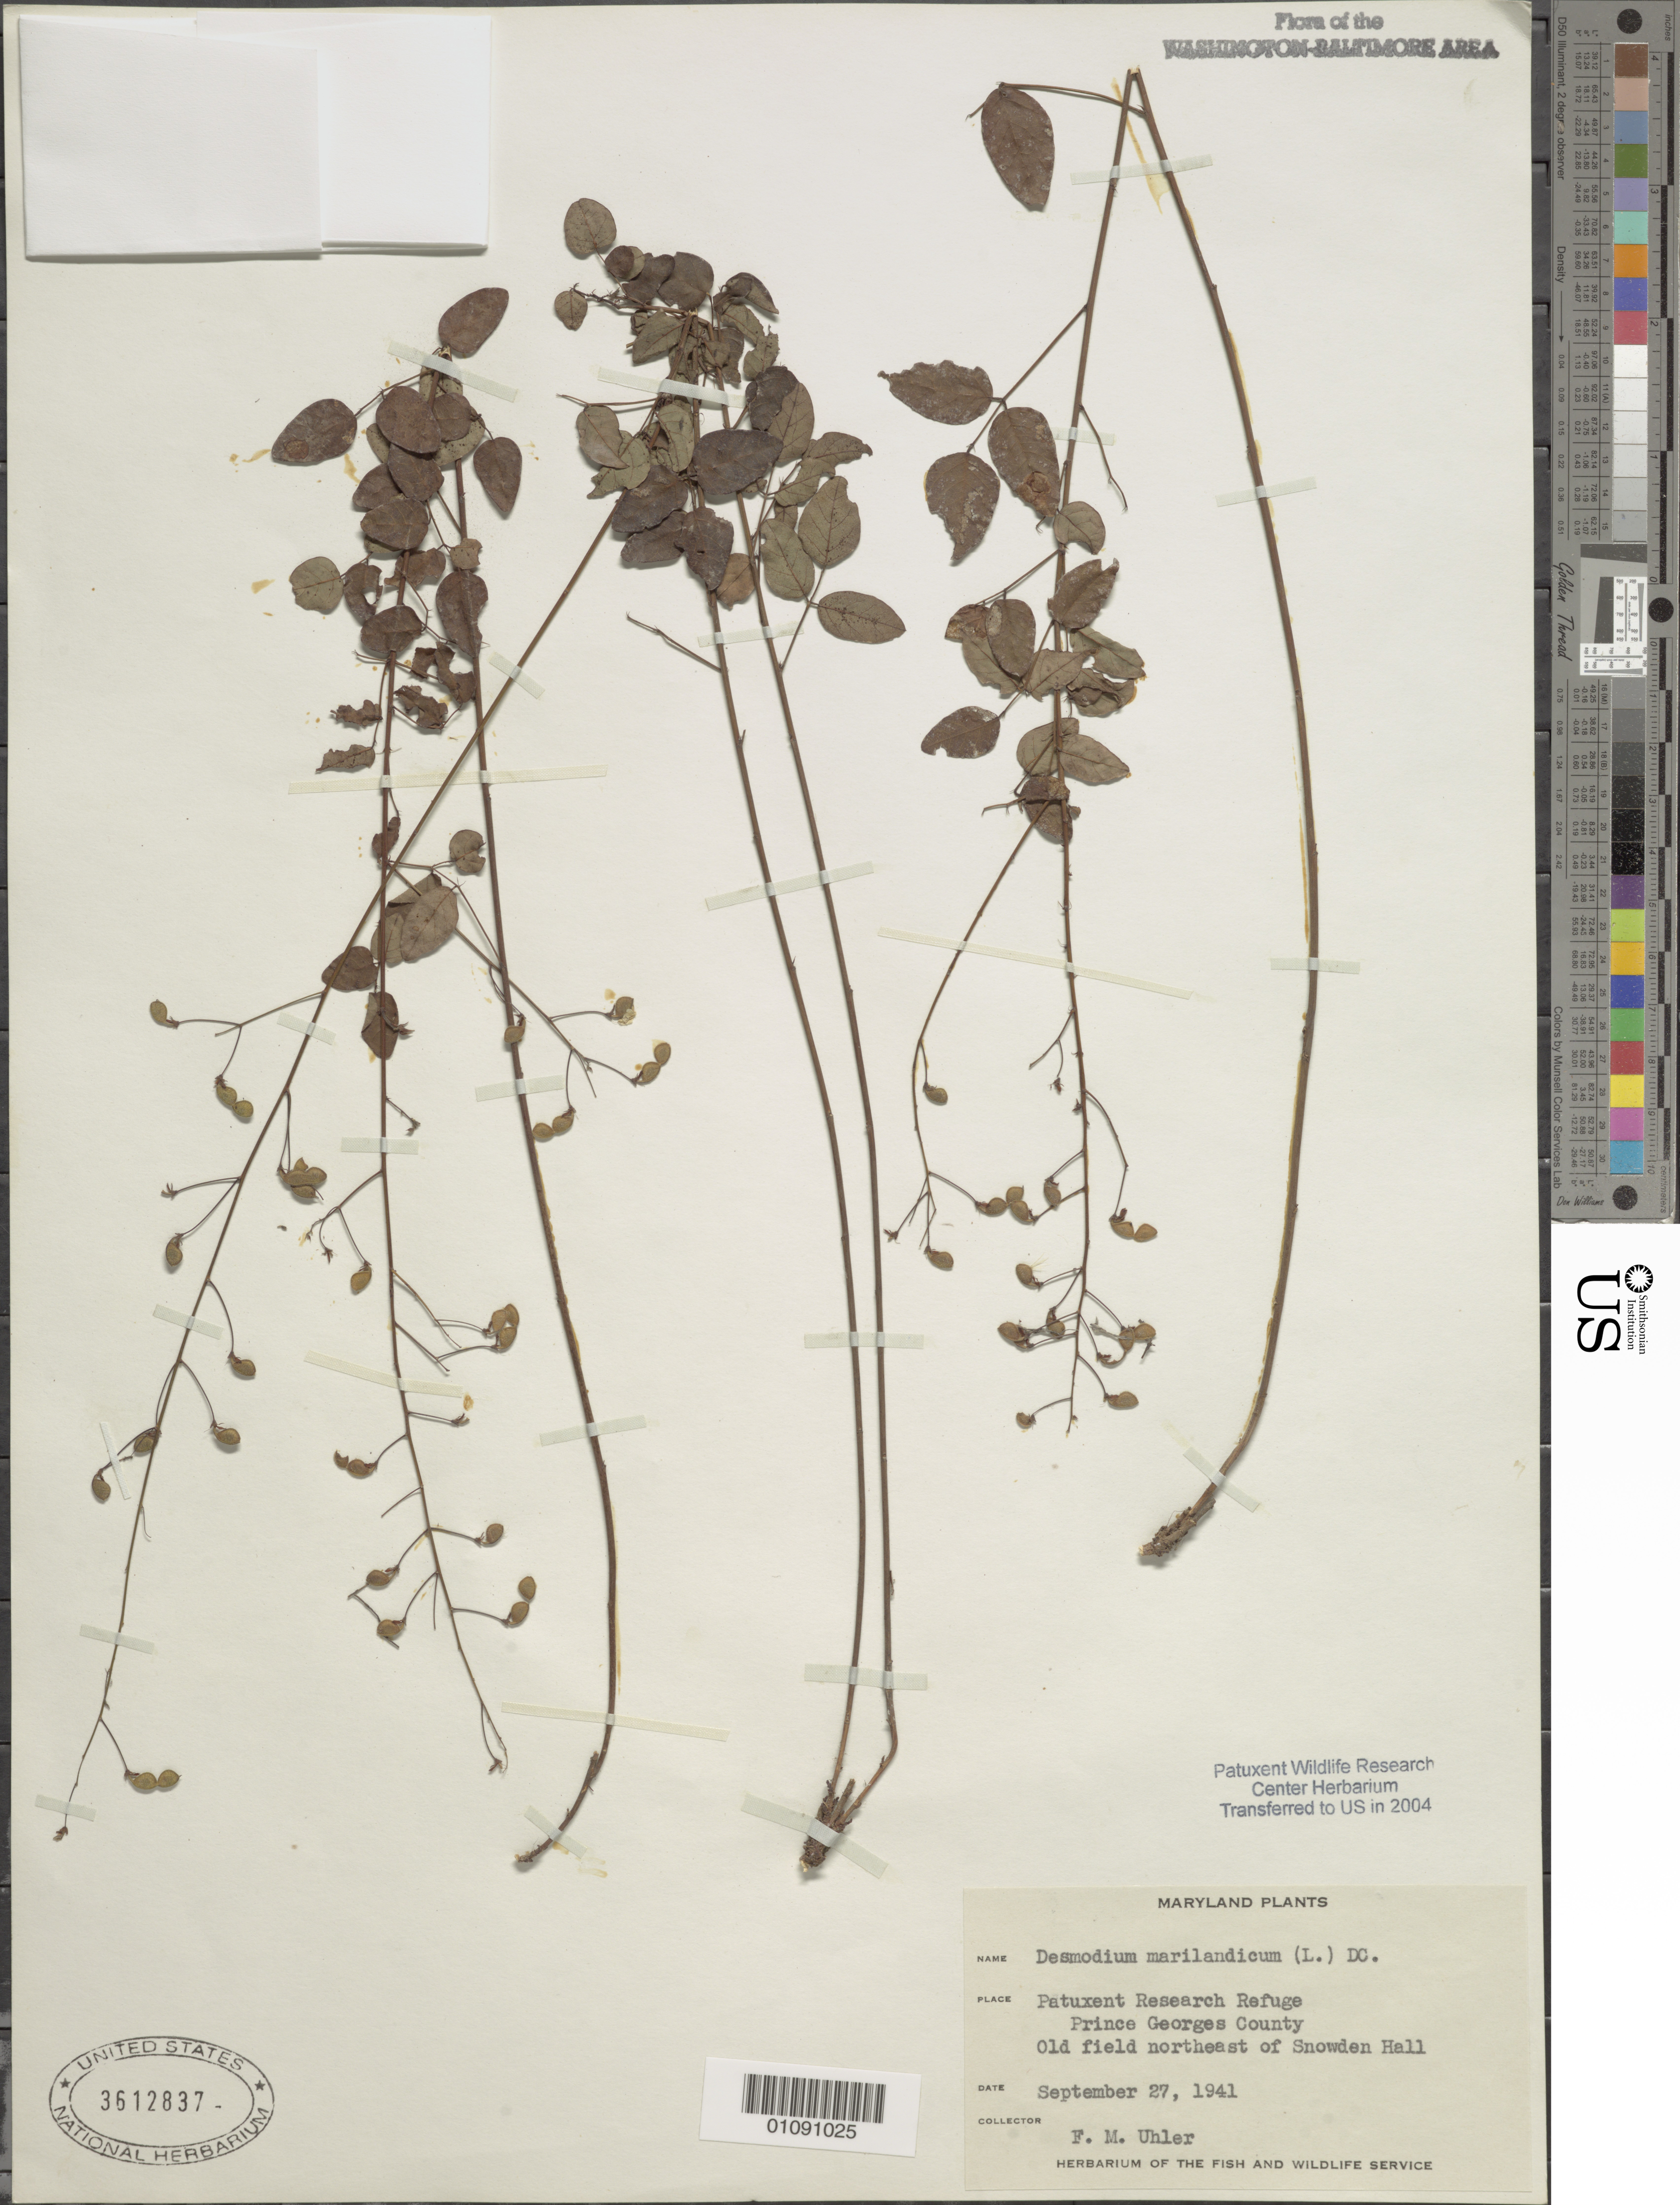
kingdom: Plantae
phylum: Tracheophyta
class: Magnoliopsida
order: Fabales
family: Fabaceae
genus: Desmodium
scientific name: Desmodium marilandicum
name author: Darl.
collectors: F. M. Uhler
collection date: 1941-09-27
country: United States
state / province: Maryland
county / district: Prince George's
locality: Patuxent Wildlife Refuge. N.E. of Snowden Hall.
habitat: Old field.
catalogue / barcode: US 3612837